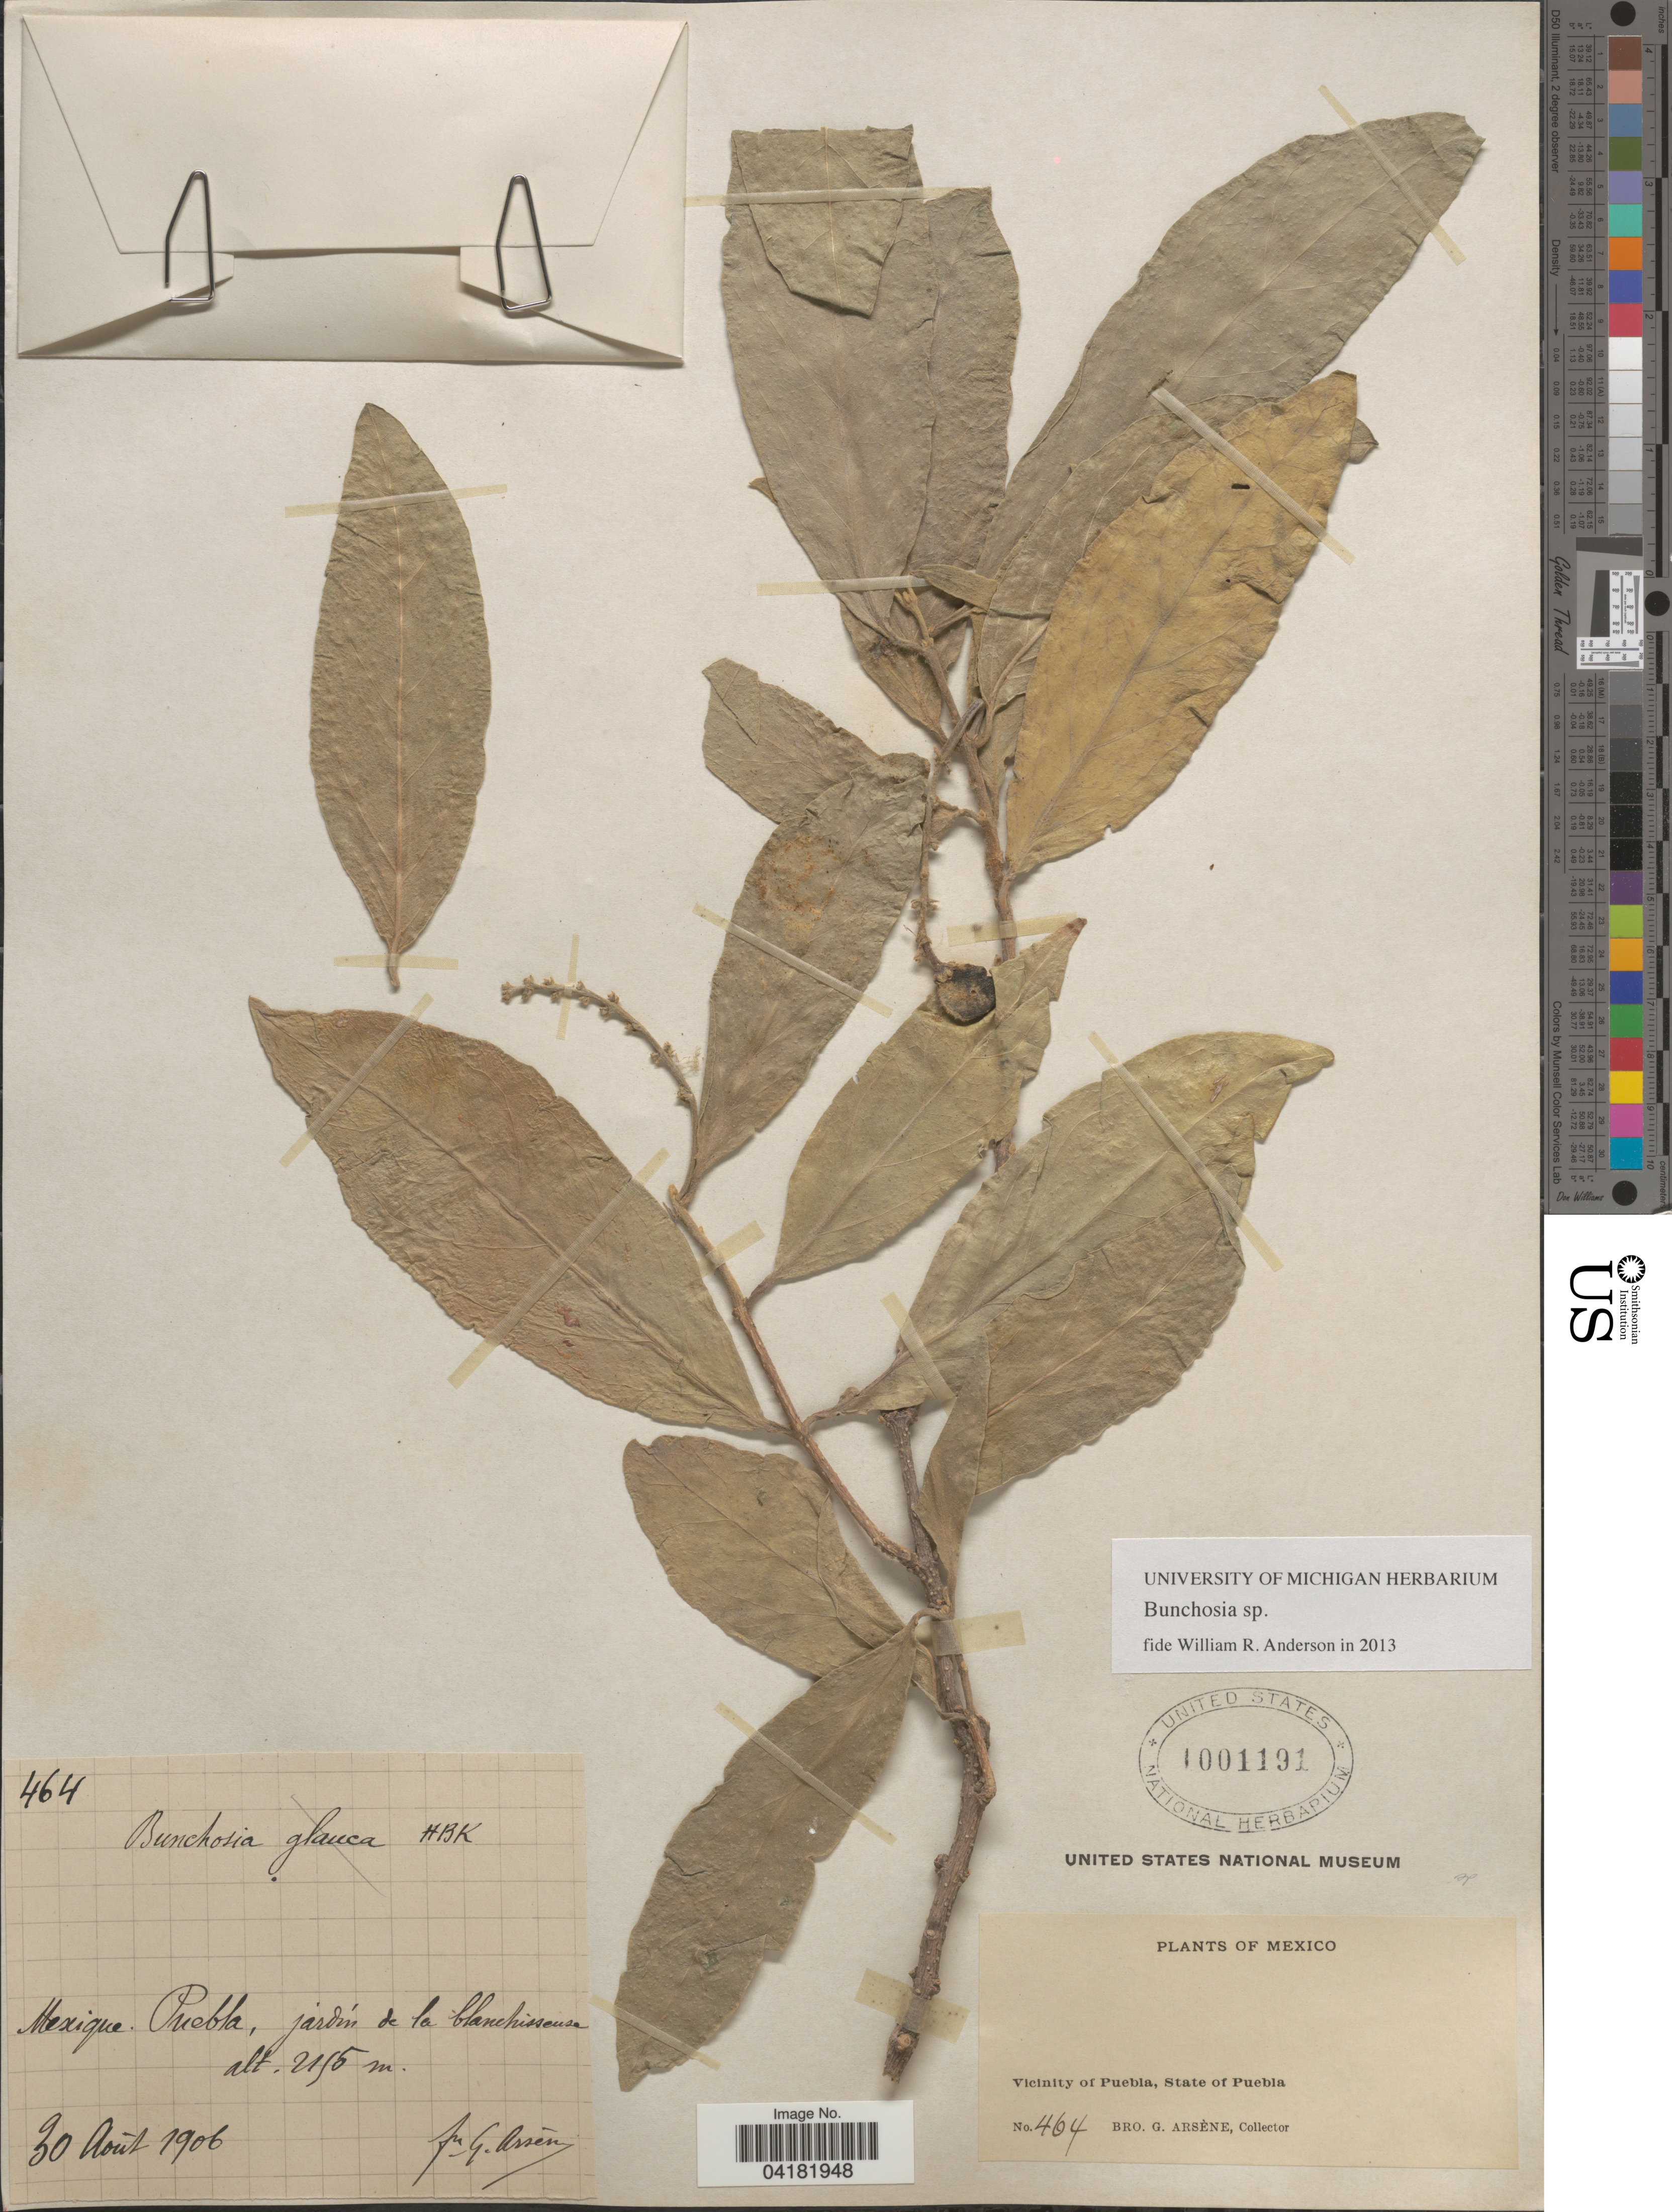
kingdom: Plantae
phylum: Tracheophyta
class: Magnoliopsida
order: Malpighiales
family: Malpighiaceae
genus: Bunchosia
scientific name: Bunchosia sp.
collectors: Bro. G. Arsène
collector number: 464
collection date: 1906-08-30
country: Mexico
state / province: Puebla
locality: Vicinity of Puebla. Jardín de la blanchisseuse.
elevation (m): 2156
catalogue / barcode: US 1001191